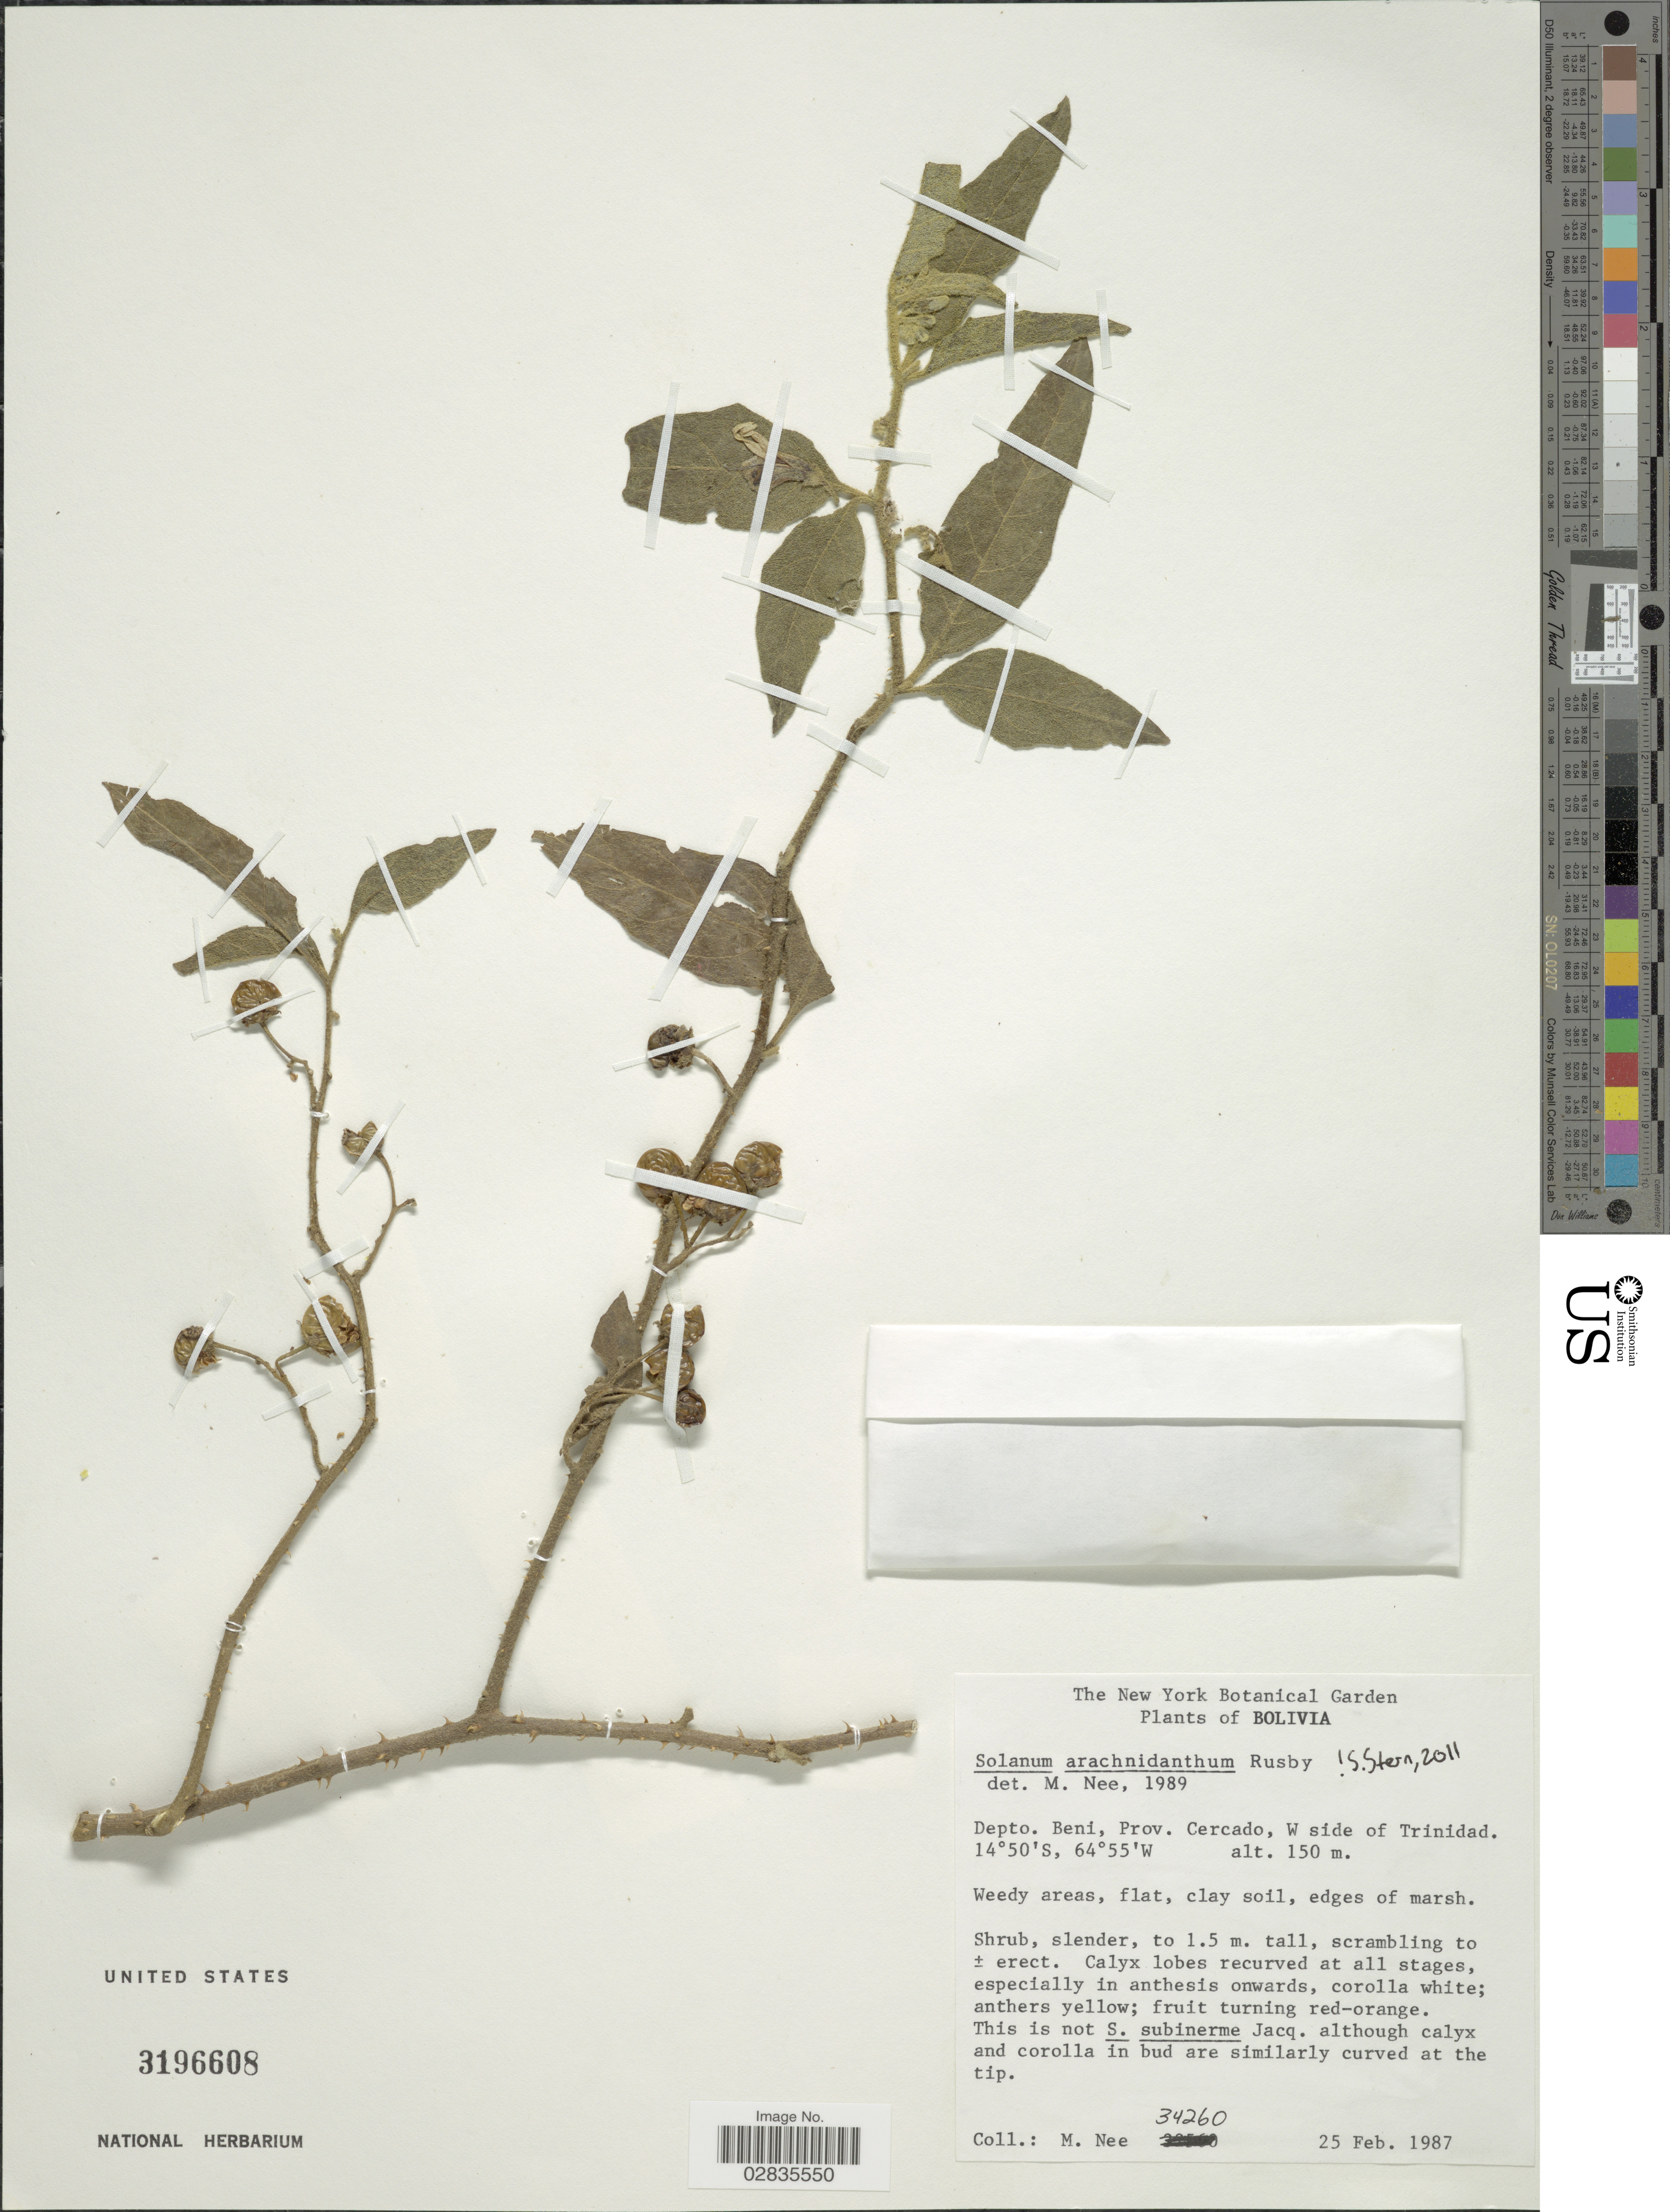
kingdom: Plantae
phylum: Tracheophyta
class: Magnoliopsida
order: Solanales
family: Solanaceae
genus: Solanum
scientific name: Solanum arachnidanthum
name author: Rusby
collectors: M. Nee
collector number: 34260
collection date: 1987-02-25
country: Bolivia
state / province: Beni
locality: Depto. Beni, Prov. Cercado, W side of Trinidad.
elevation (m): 150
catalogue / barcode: US 3196608